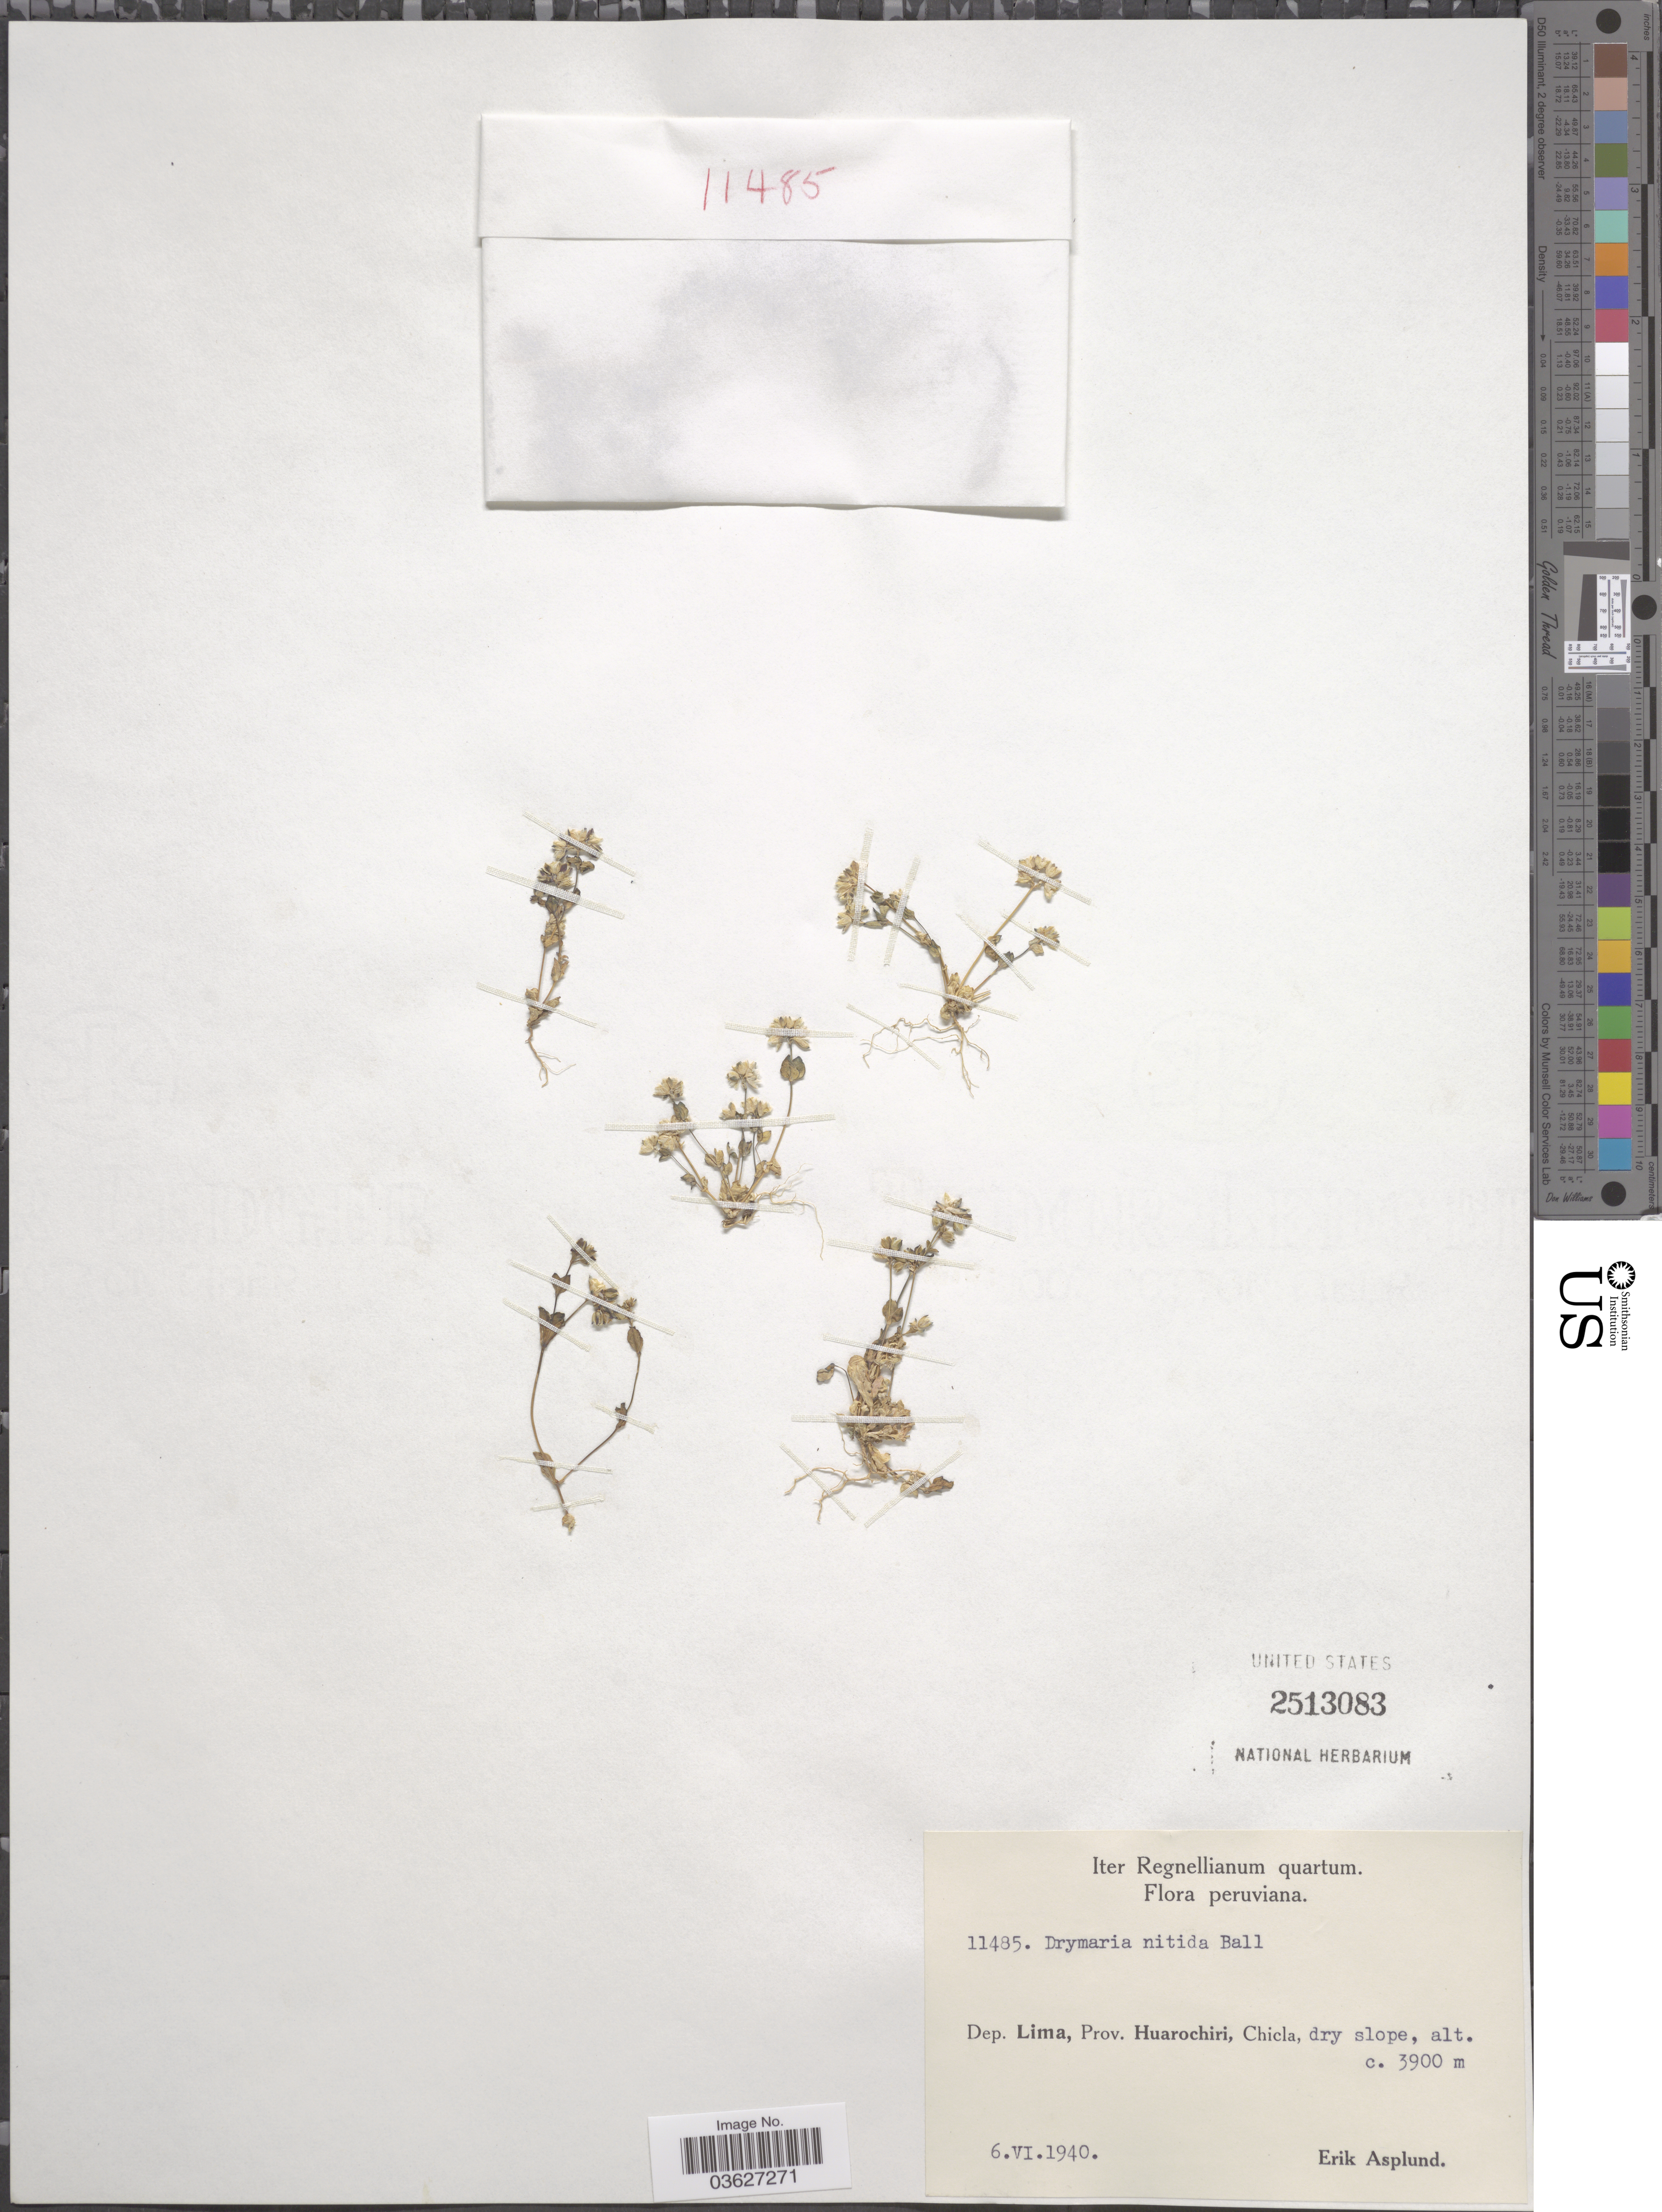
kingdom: Plantae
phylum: Tracheophyta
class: Magnoliopsida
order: Caryophyllales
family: Caryophyllaceae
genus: Drymaria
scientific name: Drymaria rotundifolia var. nitida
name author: (Ball) J.A. Duke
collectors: E. Asplund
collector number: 11485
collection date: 1940-06-06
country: Peru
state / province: Lima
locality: Dep. Lima, Prov. Huarochiri, Chicla.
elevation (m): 3900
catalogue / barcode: US 2513083